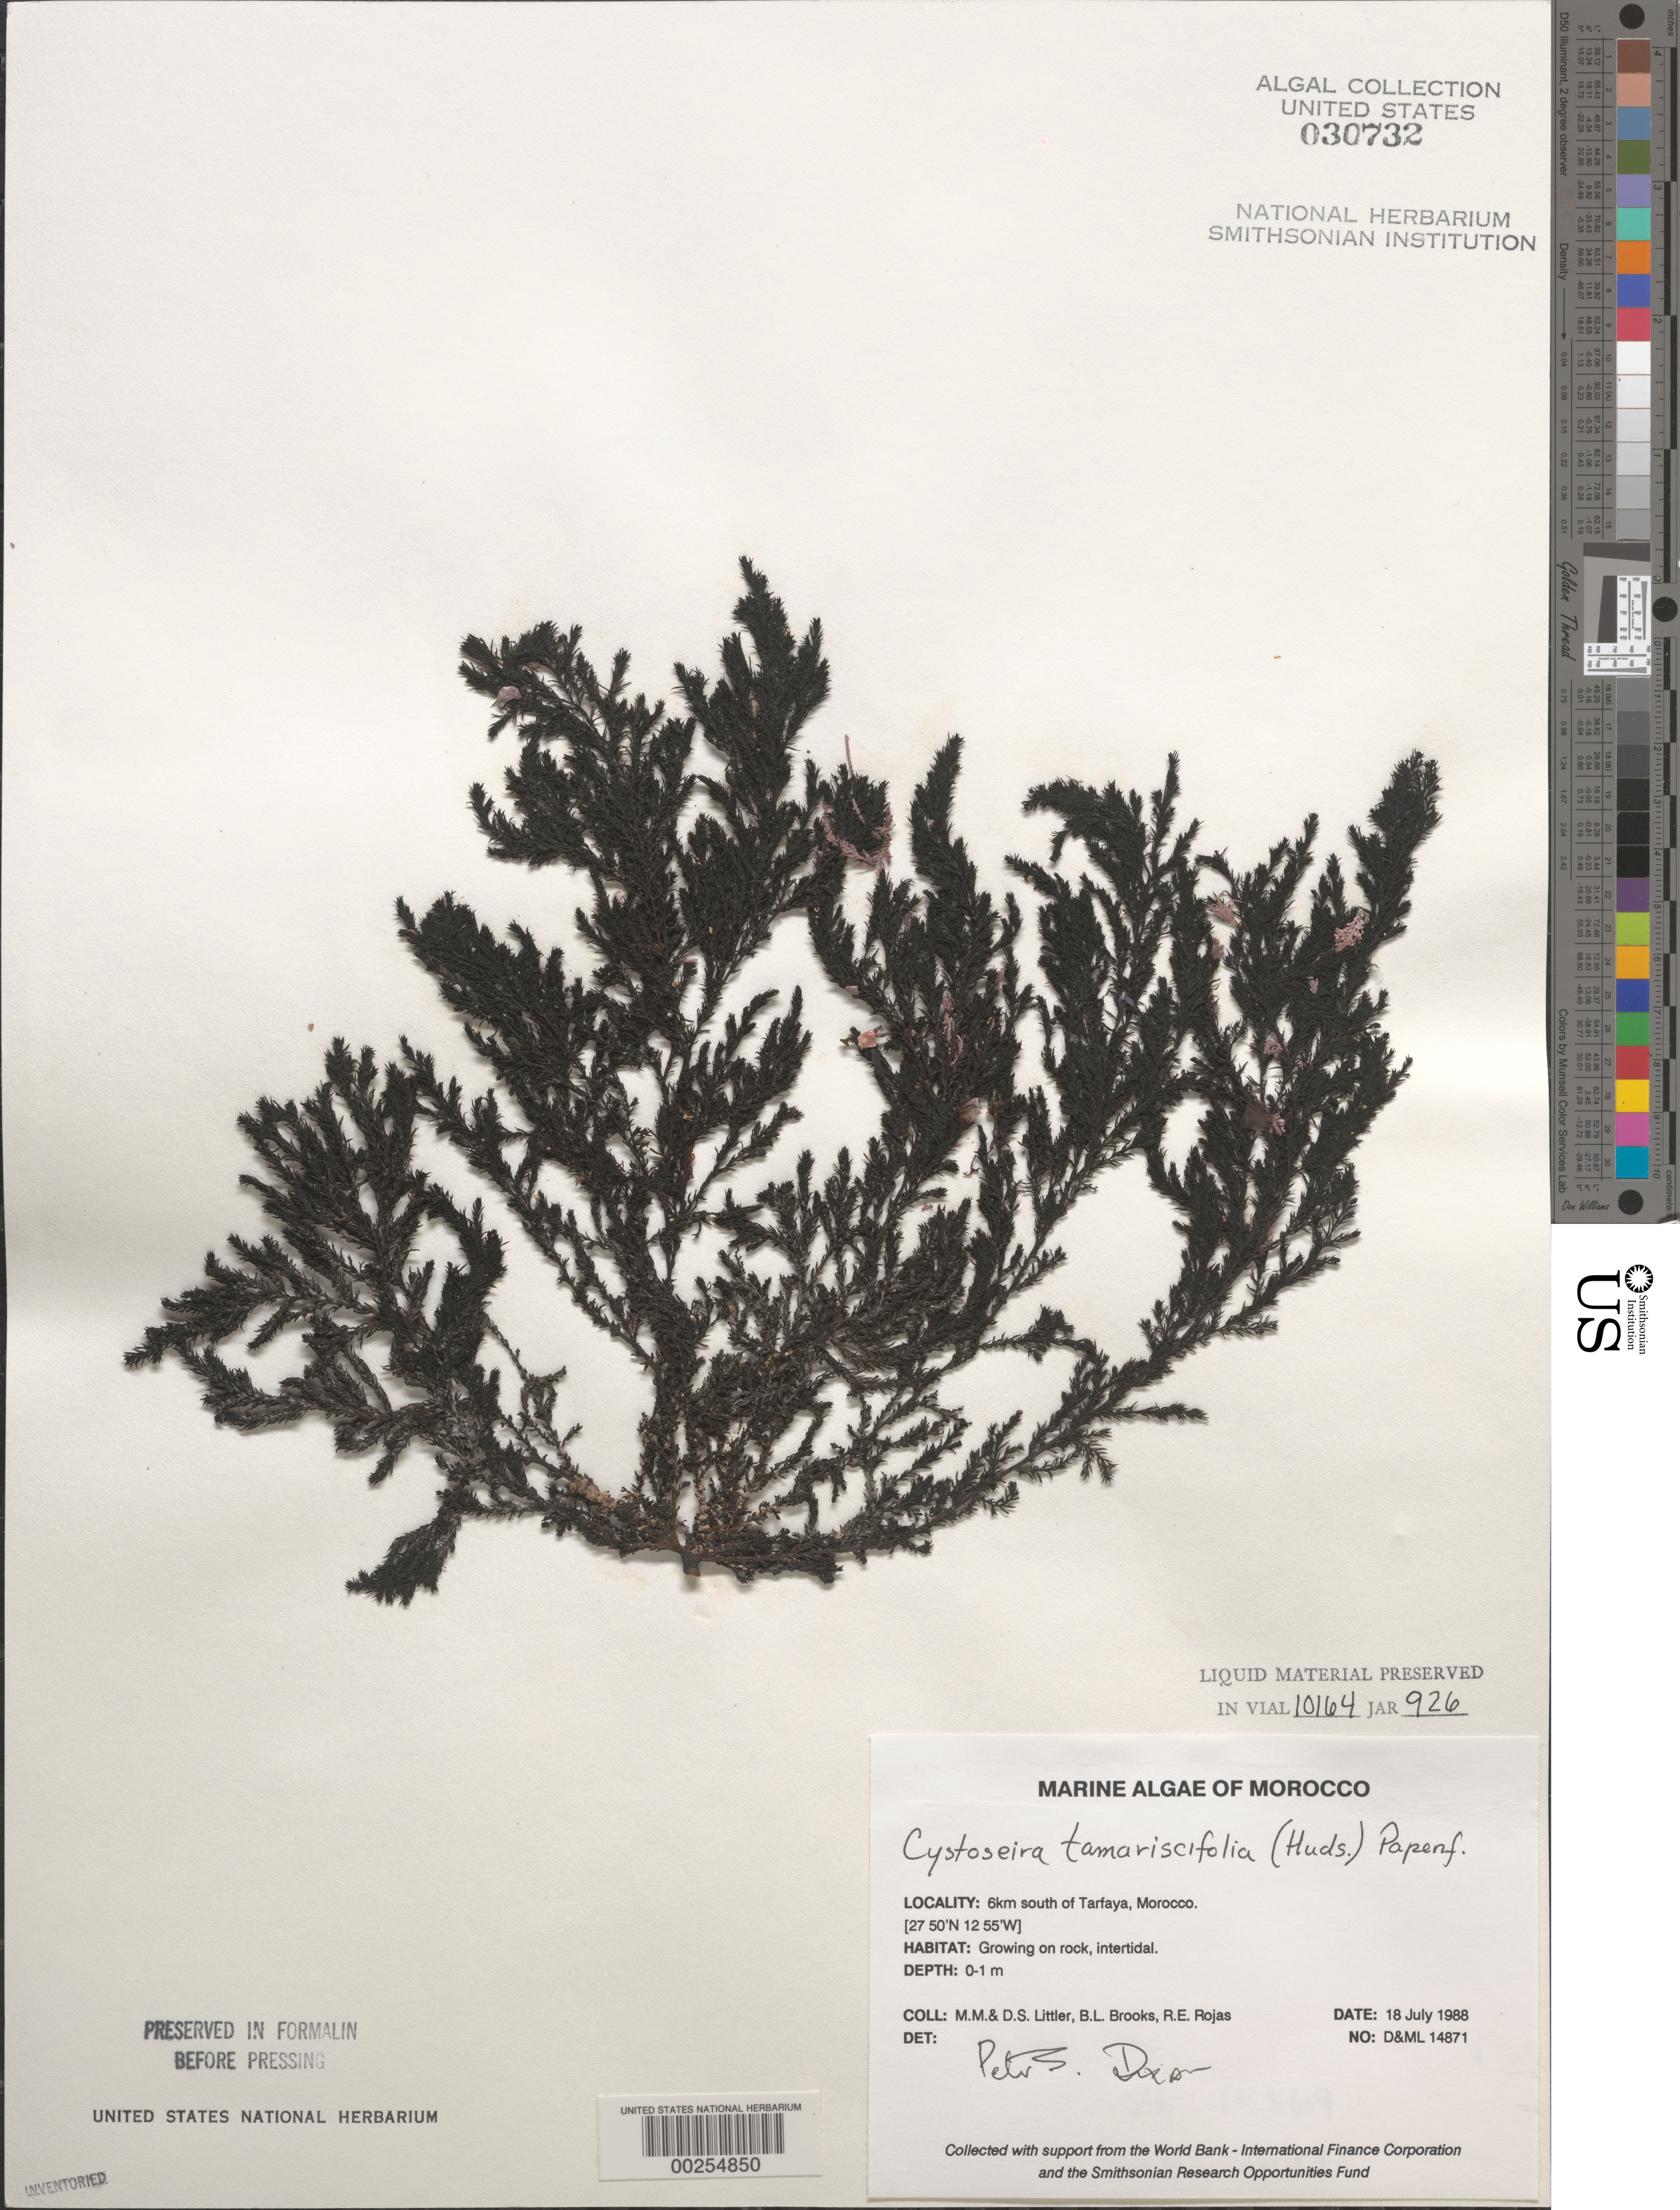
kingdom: Chromista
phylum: Ochrophyta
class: Phaeophyceae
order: Fucales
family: Sargassaceae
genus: Cystoseira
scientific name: Cystoseira tamariscifolia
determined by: Dixon, P. S.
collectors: M. M. Littler, D. S. Littler, B. Brooks & R. Rojas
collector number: D&ML 14871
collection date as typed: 18 Jul 1988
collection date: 1988-07-18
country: Morocco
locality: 6 km south of Tarfaya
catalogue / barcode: US 30732